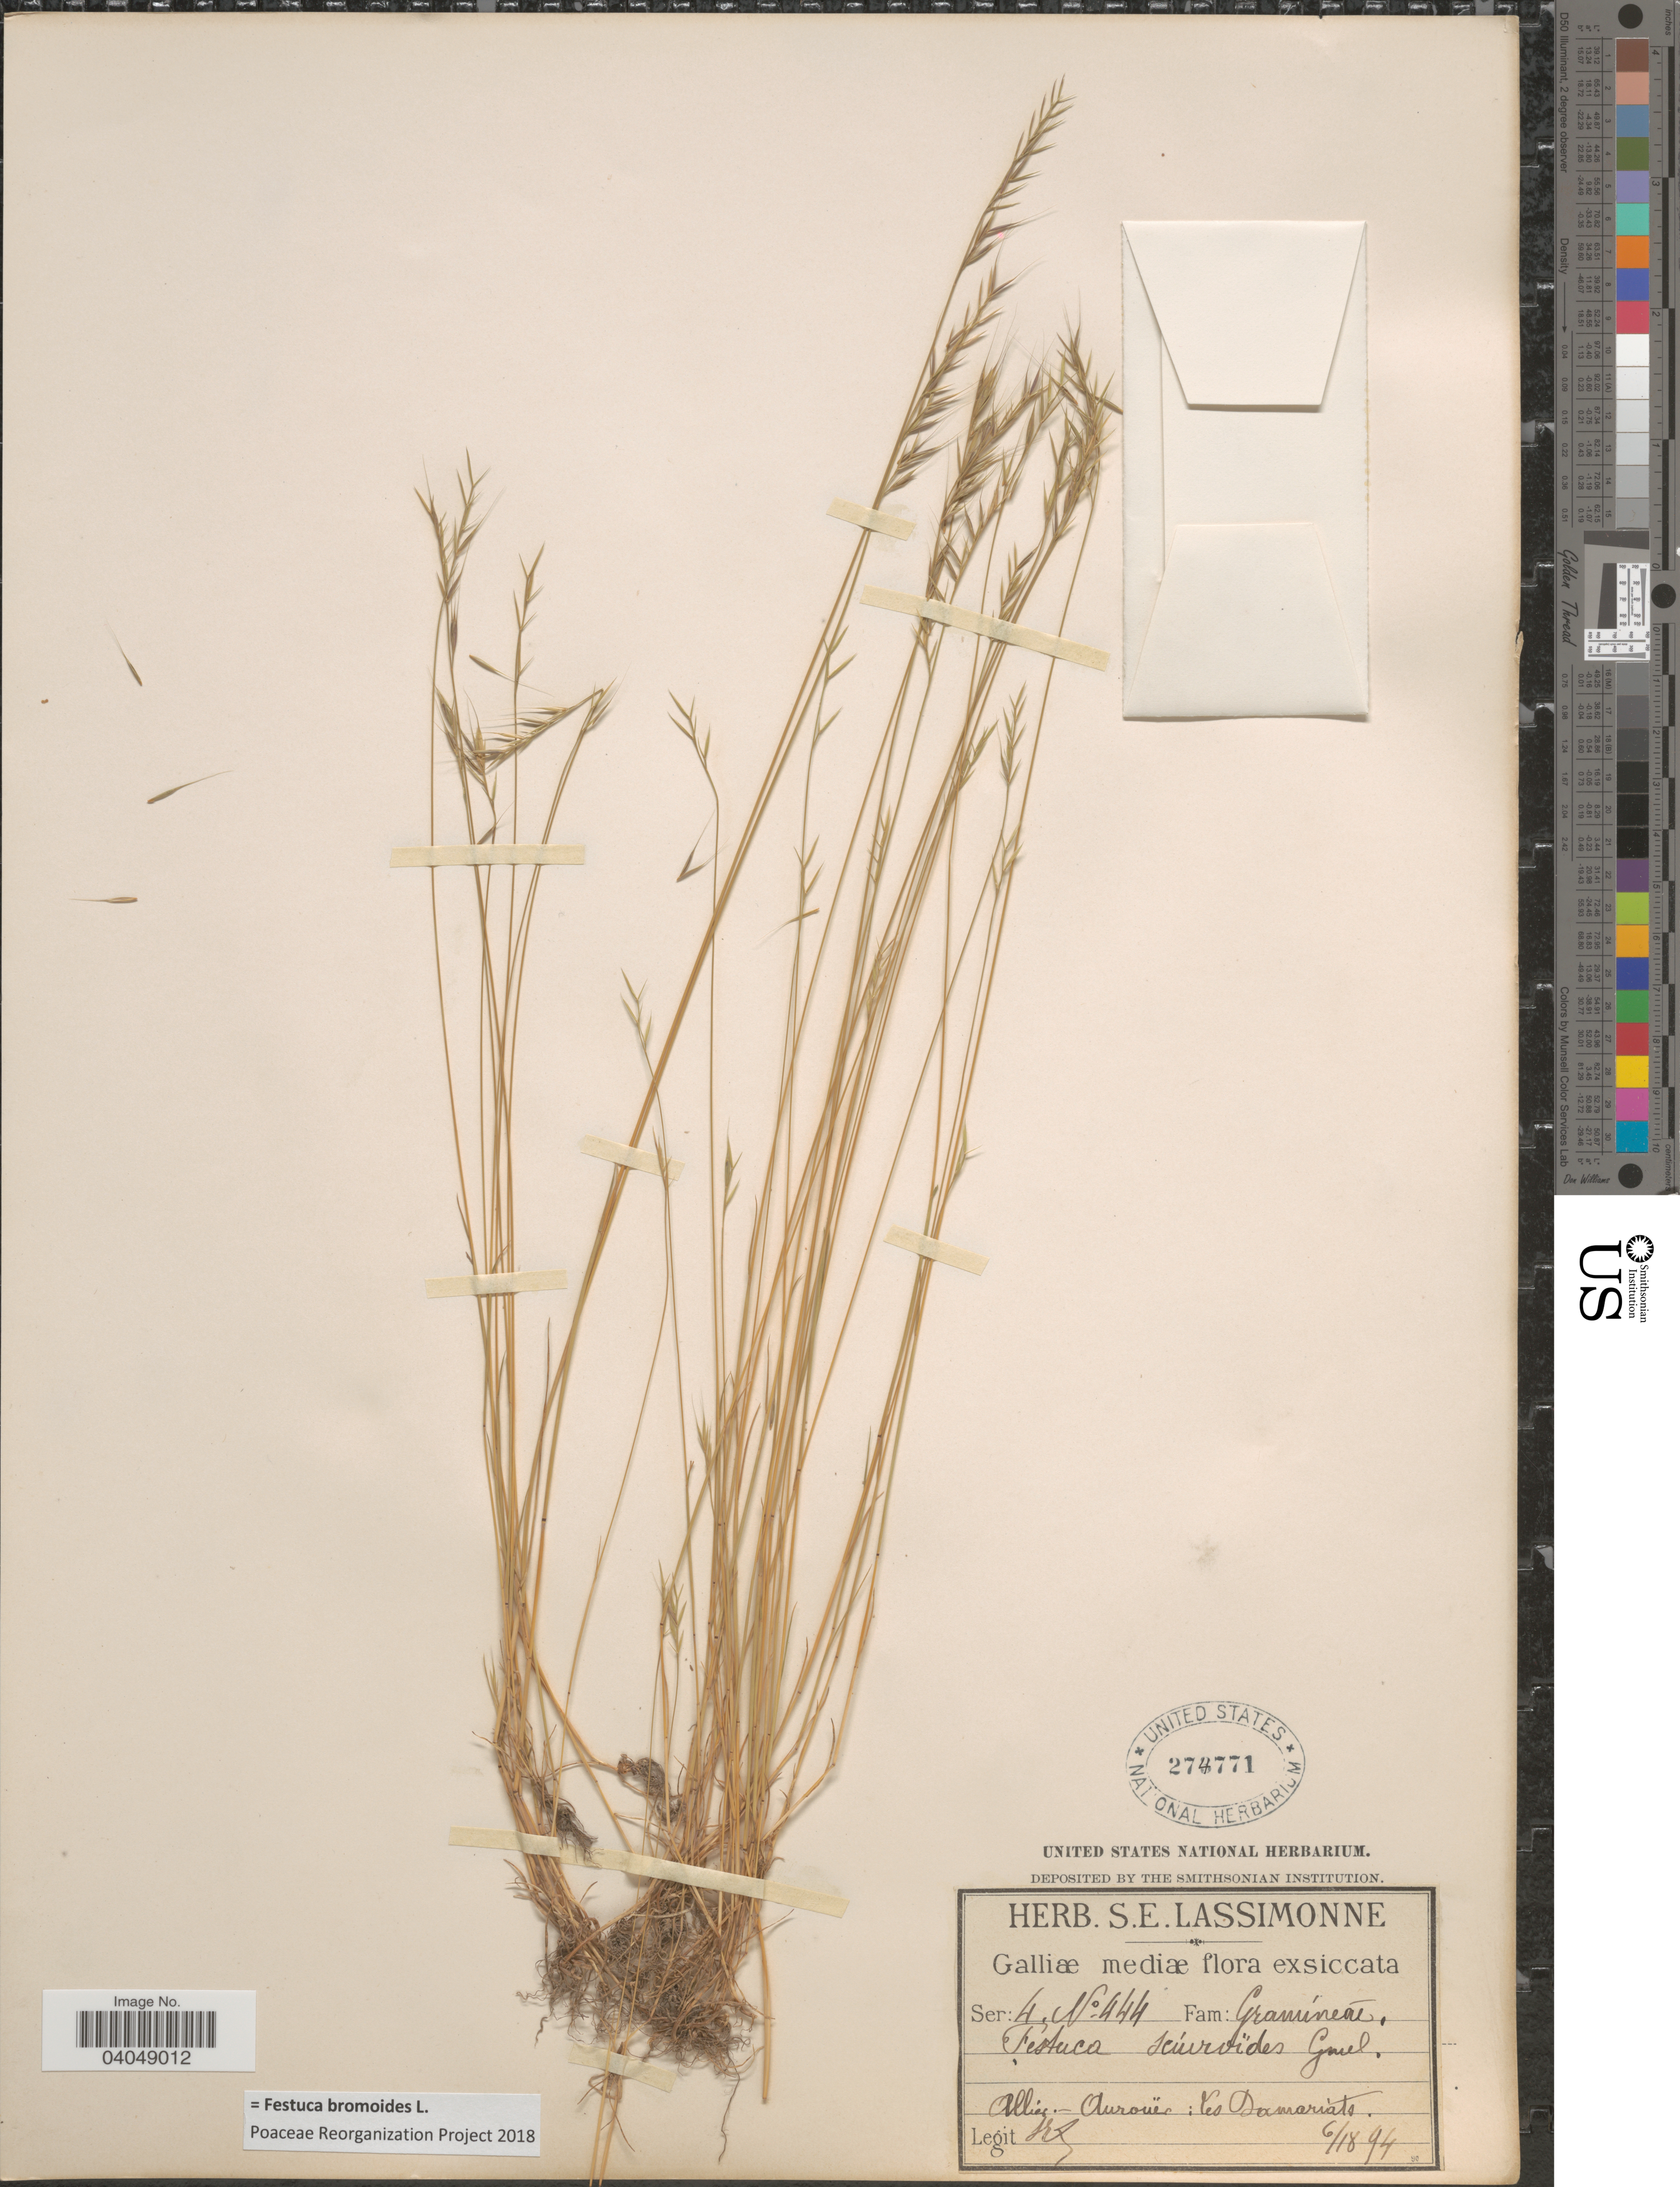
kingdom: Plantae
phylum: Tracheophyta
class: Liliopsida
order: Poales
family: Poaceae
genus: Festuca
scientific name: Festuca bromoides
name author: L.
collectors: S. Lassimonne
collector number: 444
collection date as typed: Transcribed d/m/y: 18/6/94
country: France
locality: Galliæ mediæ. Allier-Aurouër: Les Damariats.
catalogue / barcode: US 274771